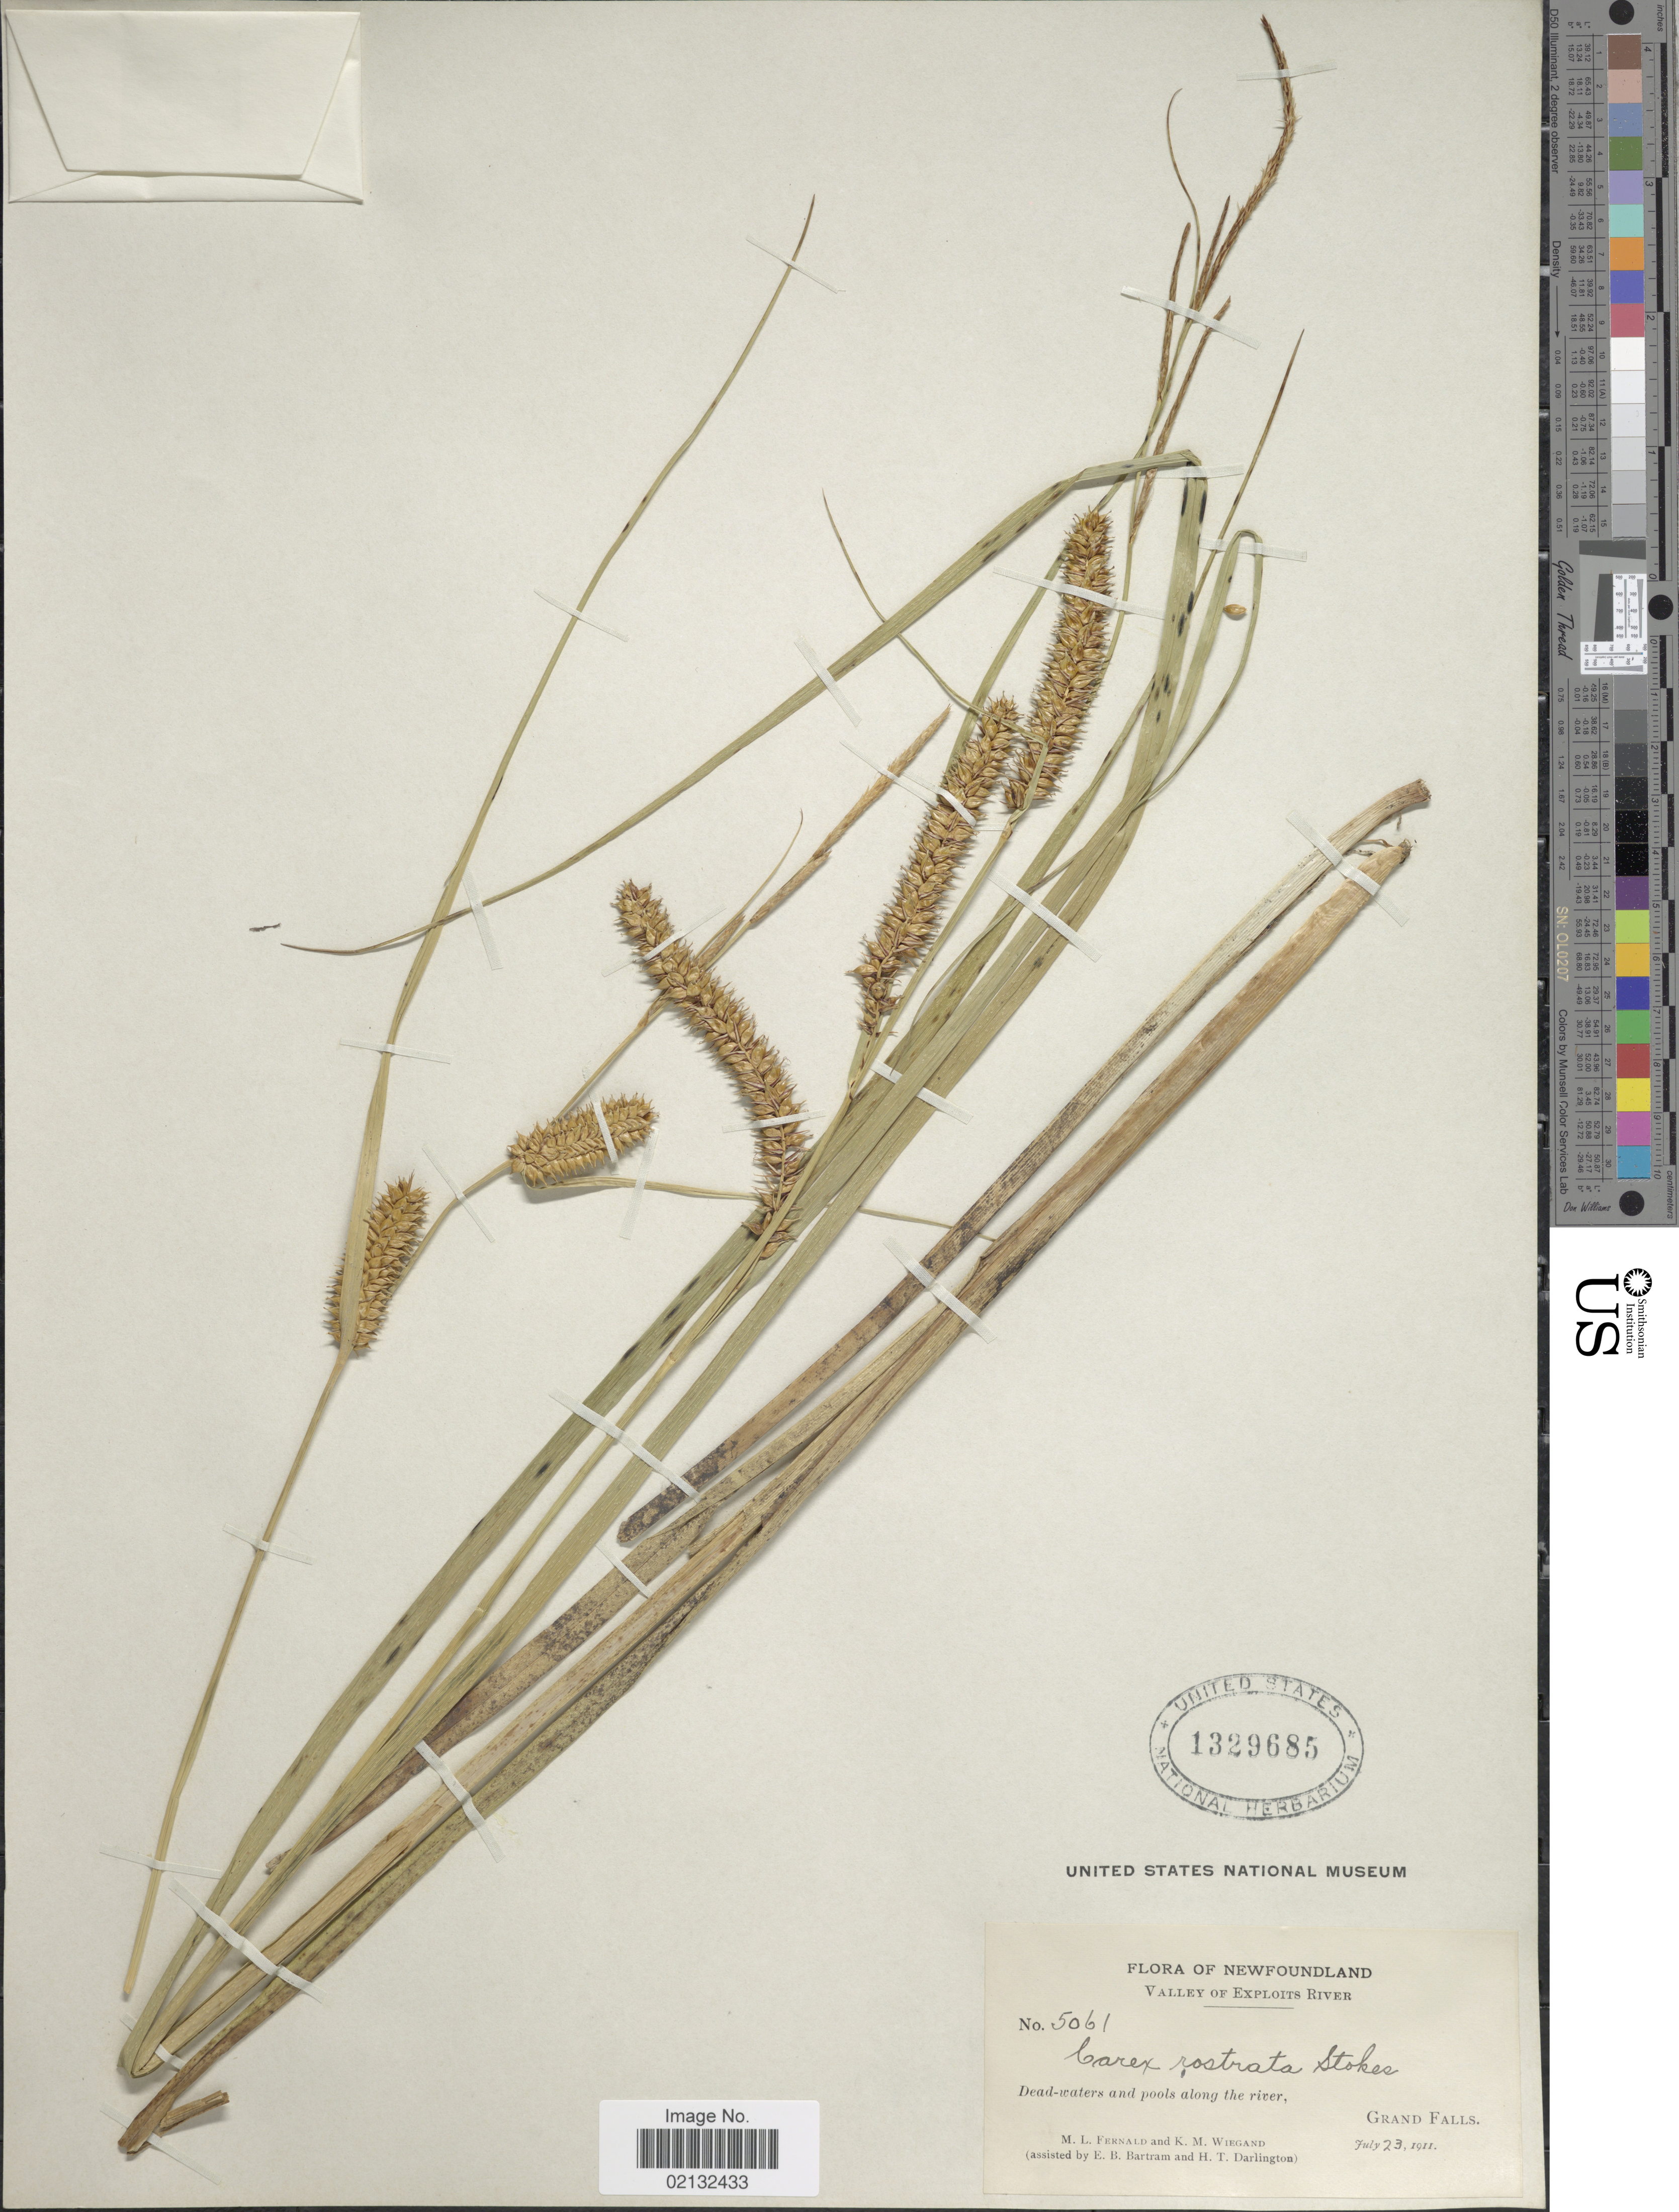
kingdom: Plantae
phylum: Tracheophyta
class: Liliopsida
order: Poales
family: Cyperaceae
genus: Carex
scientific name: Carex rostrata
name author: Stokes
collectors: M. L. Fernald, K. M. Wiegand, E. B. Bartram & H. Darlington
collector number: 5061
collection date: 1911-07-23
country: Canada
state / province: Newfoundland and Labrador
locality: Valley of Exploits River. Grand Falls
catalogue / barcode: US 1329685